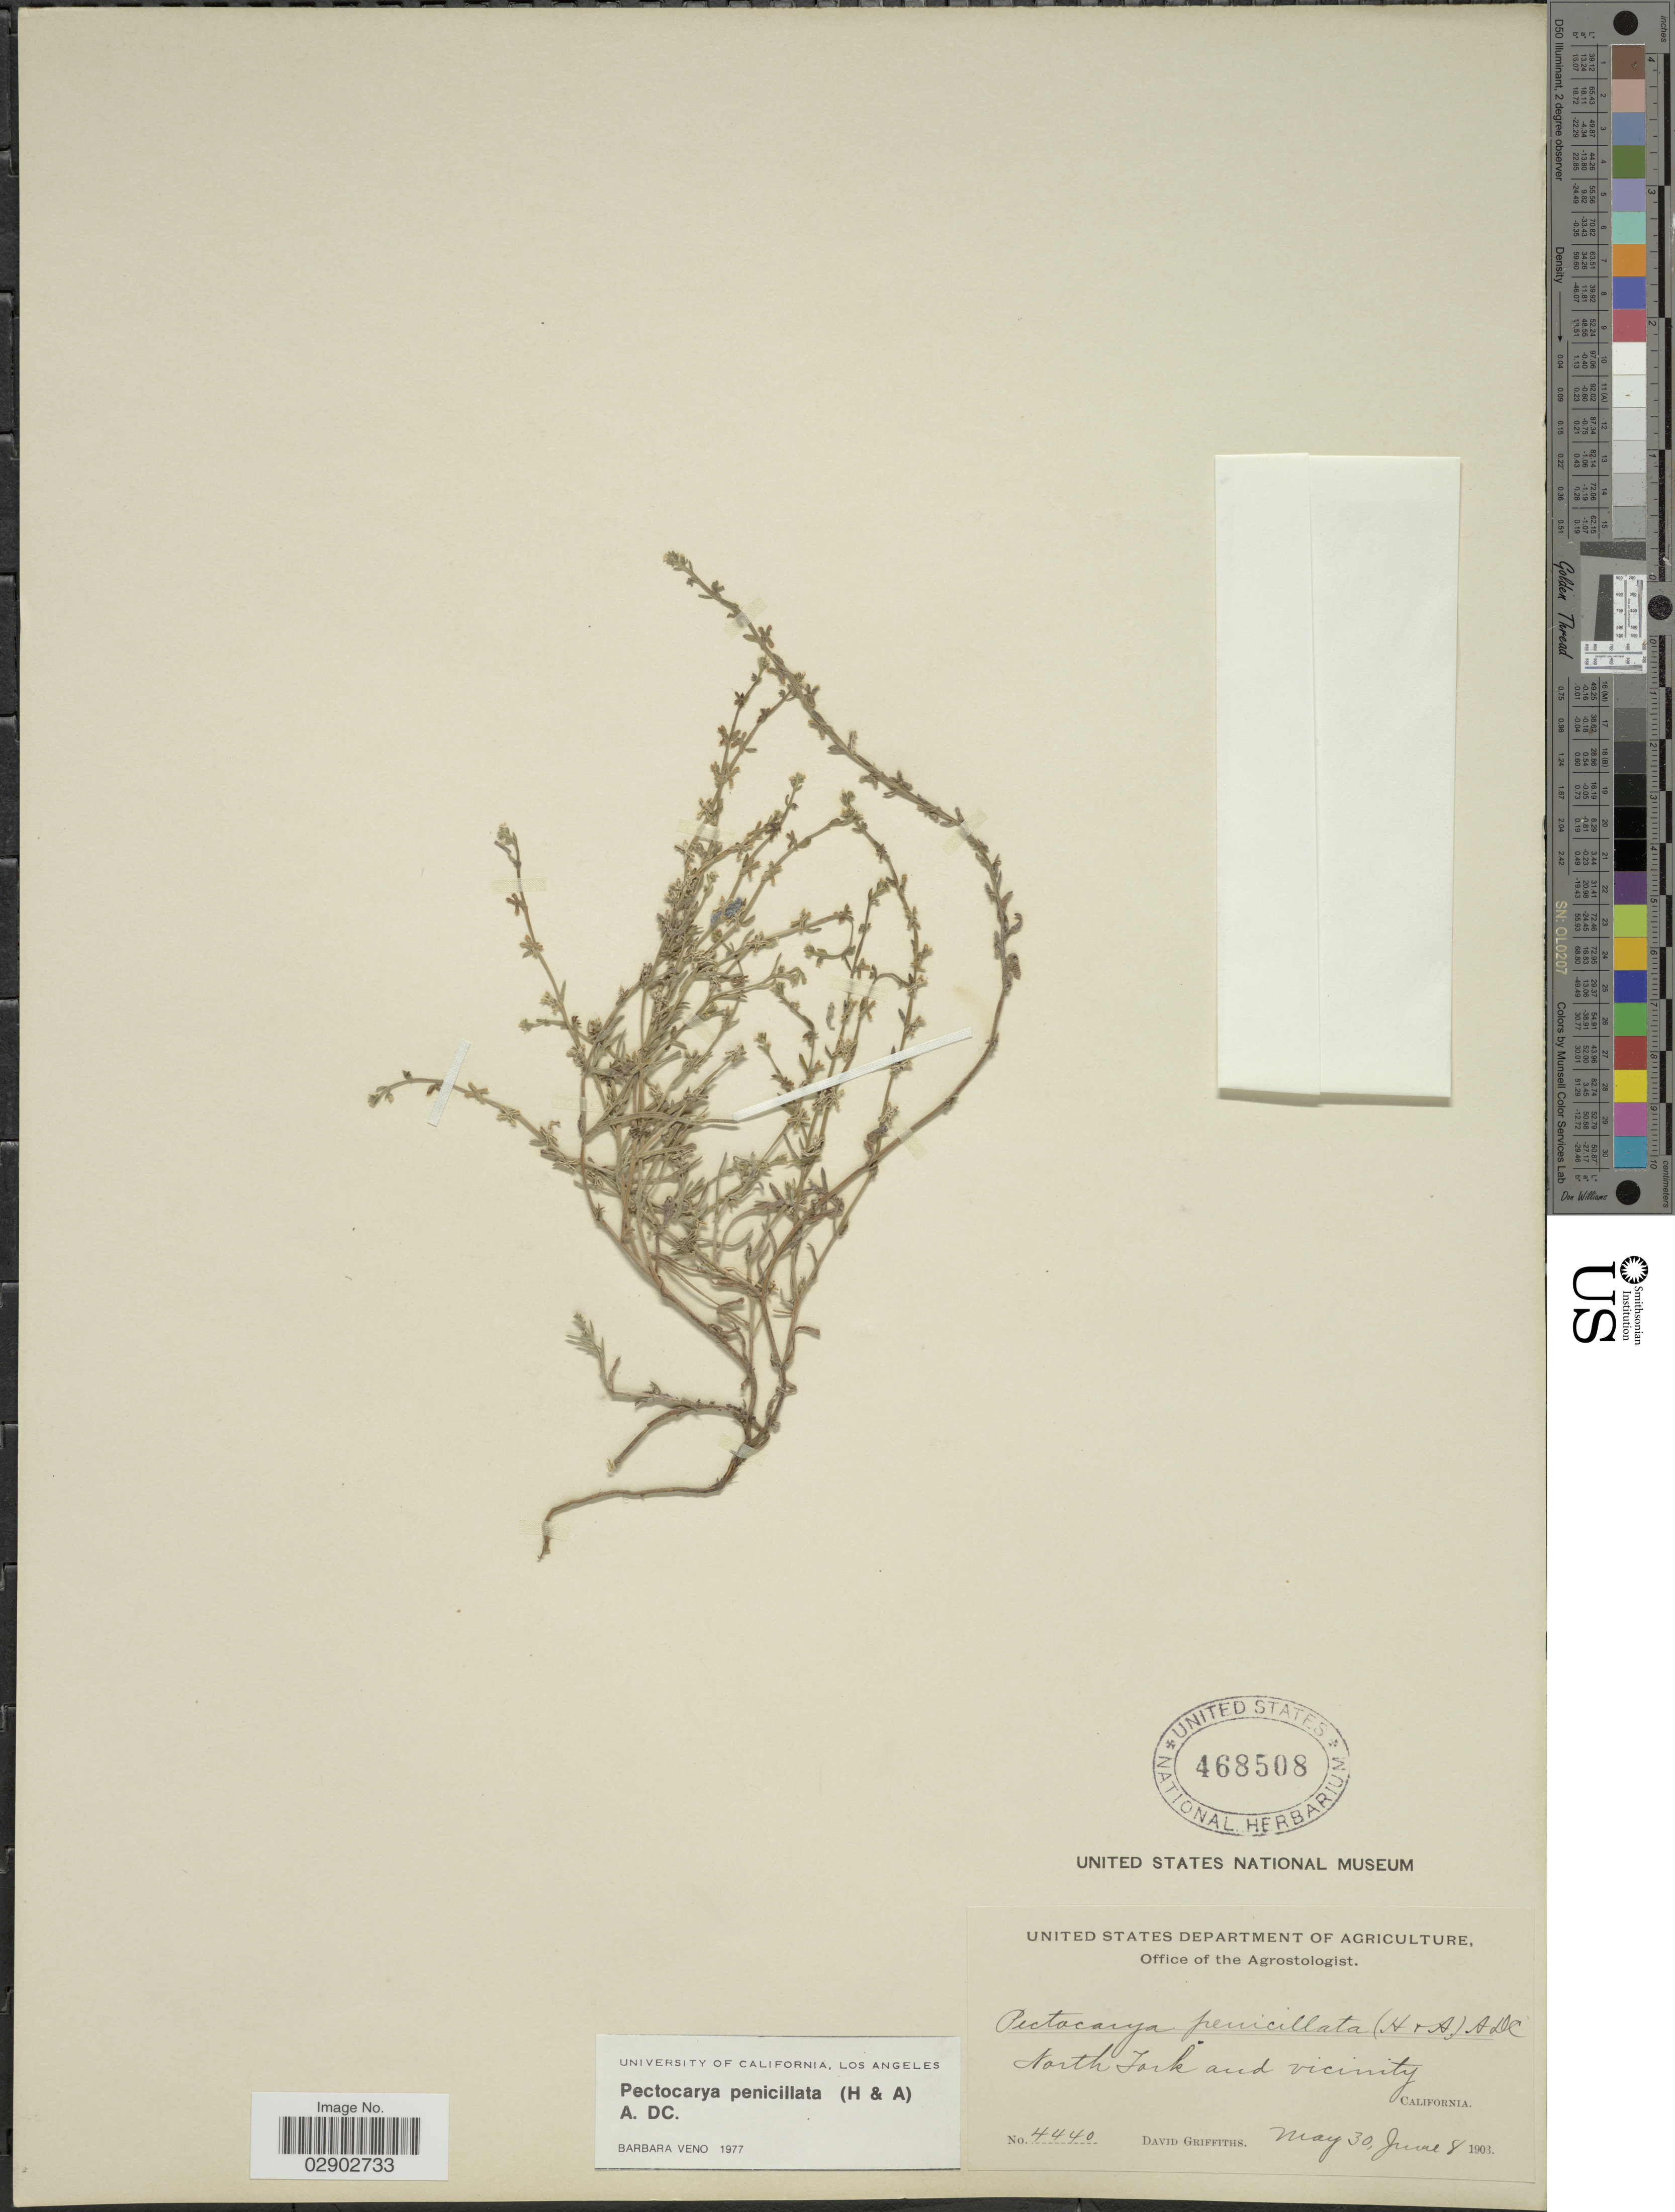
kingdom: Plantae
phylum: Tracheophyta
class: Magnoliopsida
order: Boraginales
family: Boraginaceae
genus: Pectocarya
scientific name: Pectocarya penicillata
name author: Hook. & Arn.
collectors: D. Griffiths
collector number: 4440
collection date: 1903-05-30/1903-06-08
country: United States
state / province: California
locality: North Fork and vicinity.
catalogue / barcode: US 468508